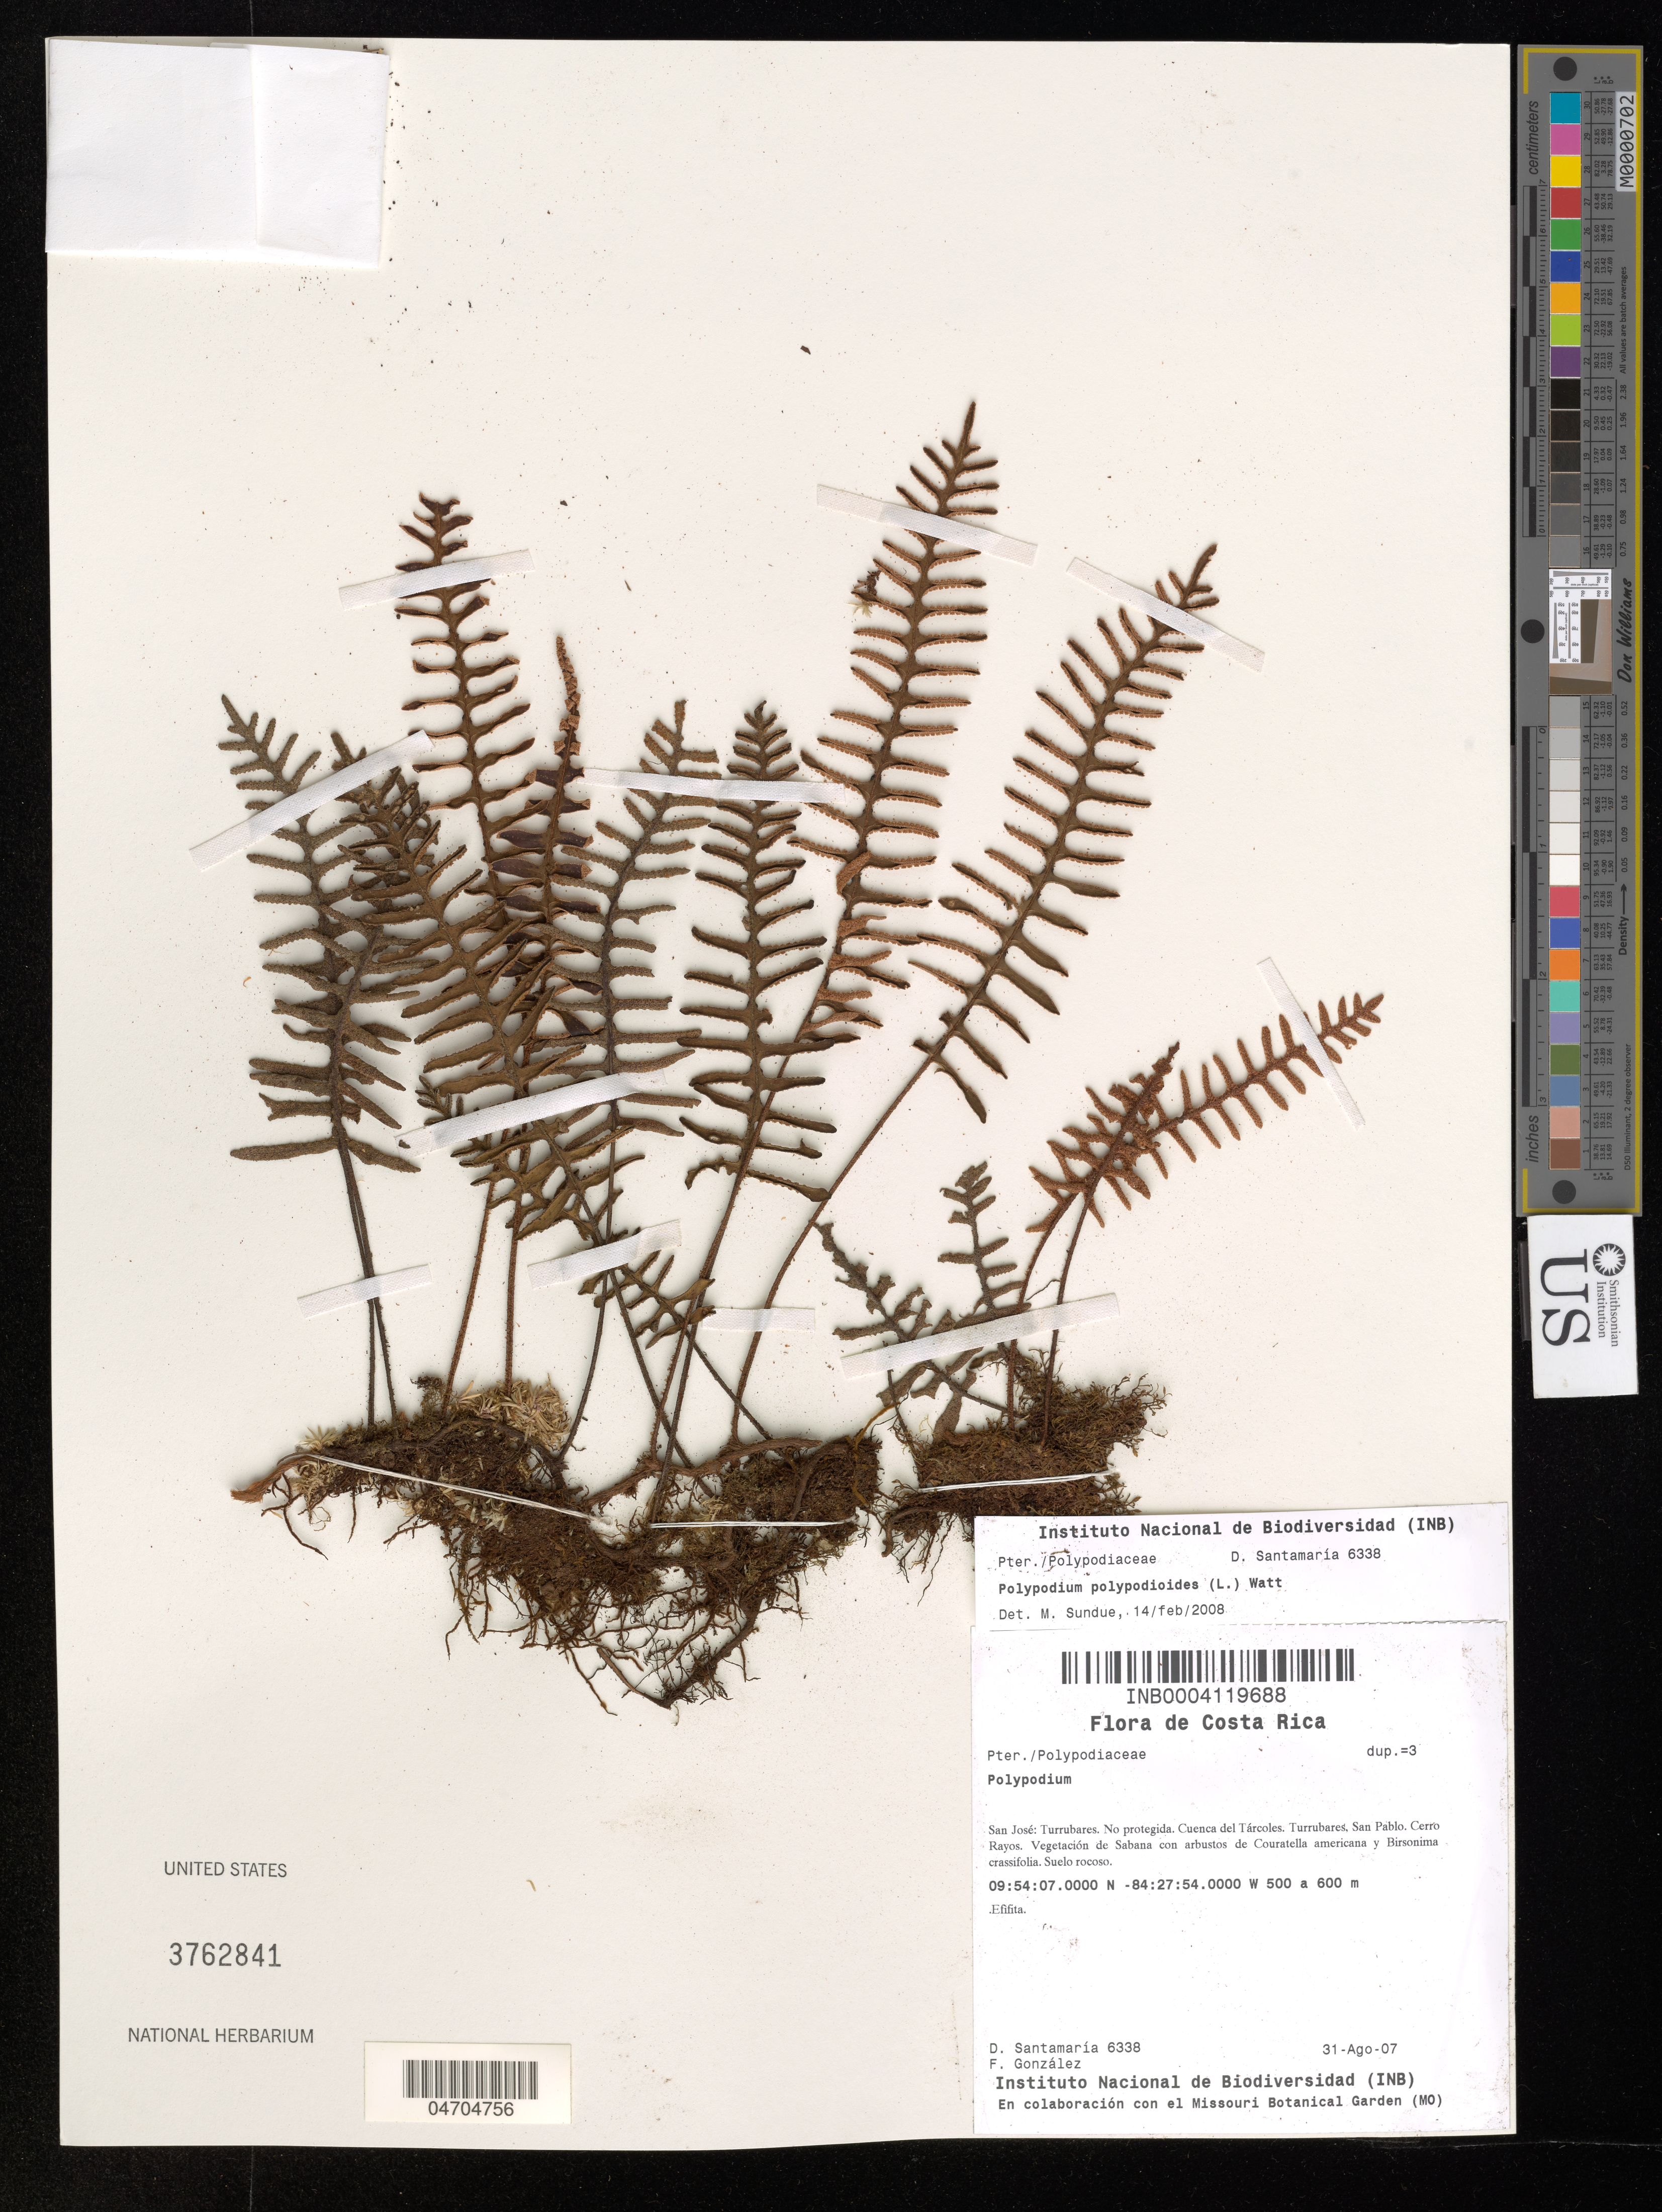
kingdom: Plantae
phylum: Tracheophyta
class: Polypodiopsida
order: Polypodiales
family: Polypodiaceae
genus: Pleopeltis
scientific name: Pleopeltis polypodioides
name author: (L.) E.G. Andrews & Windham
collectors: D. Santamaria & F. González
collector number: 6338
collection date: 2007-08-31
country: Costa Rica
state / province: San José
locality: Turrubares. No protegida. Cuenca del Tárcoles. Turrubares. San Pablo. Cerro Rayos.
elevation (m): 500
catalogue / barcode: US 3762841